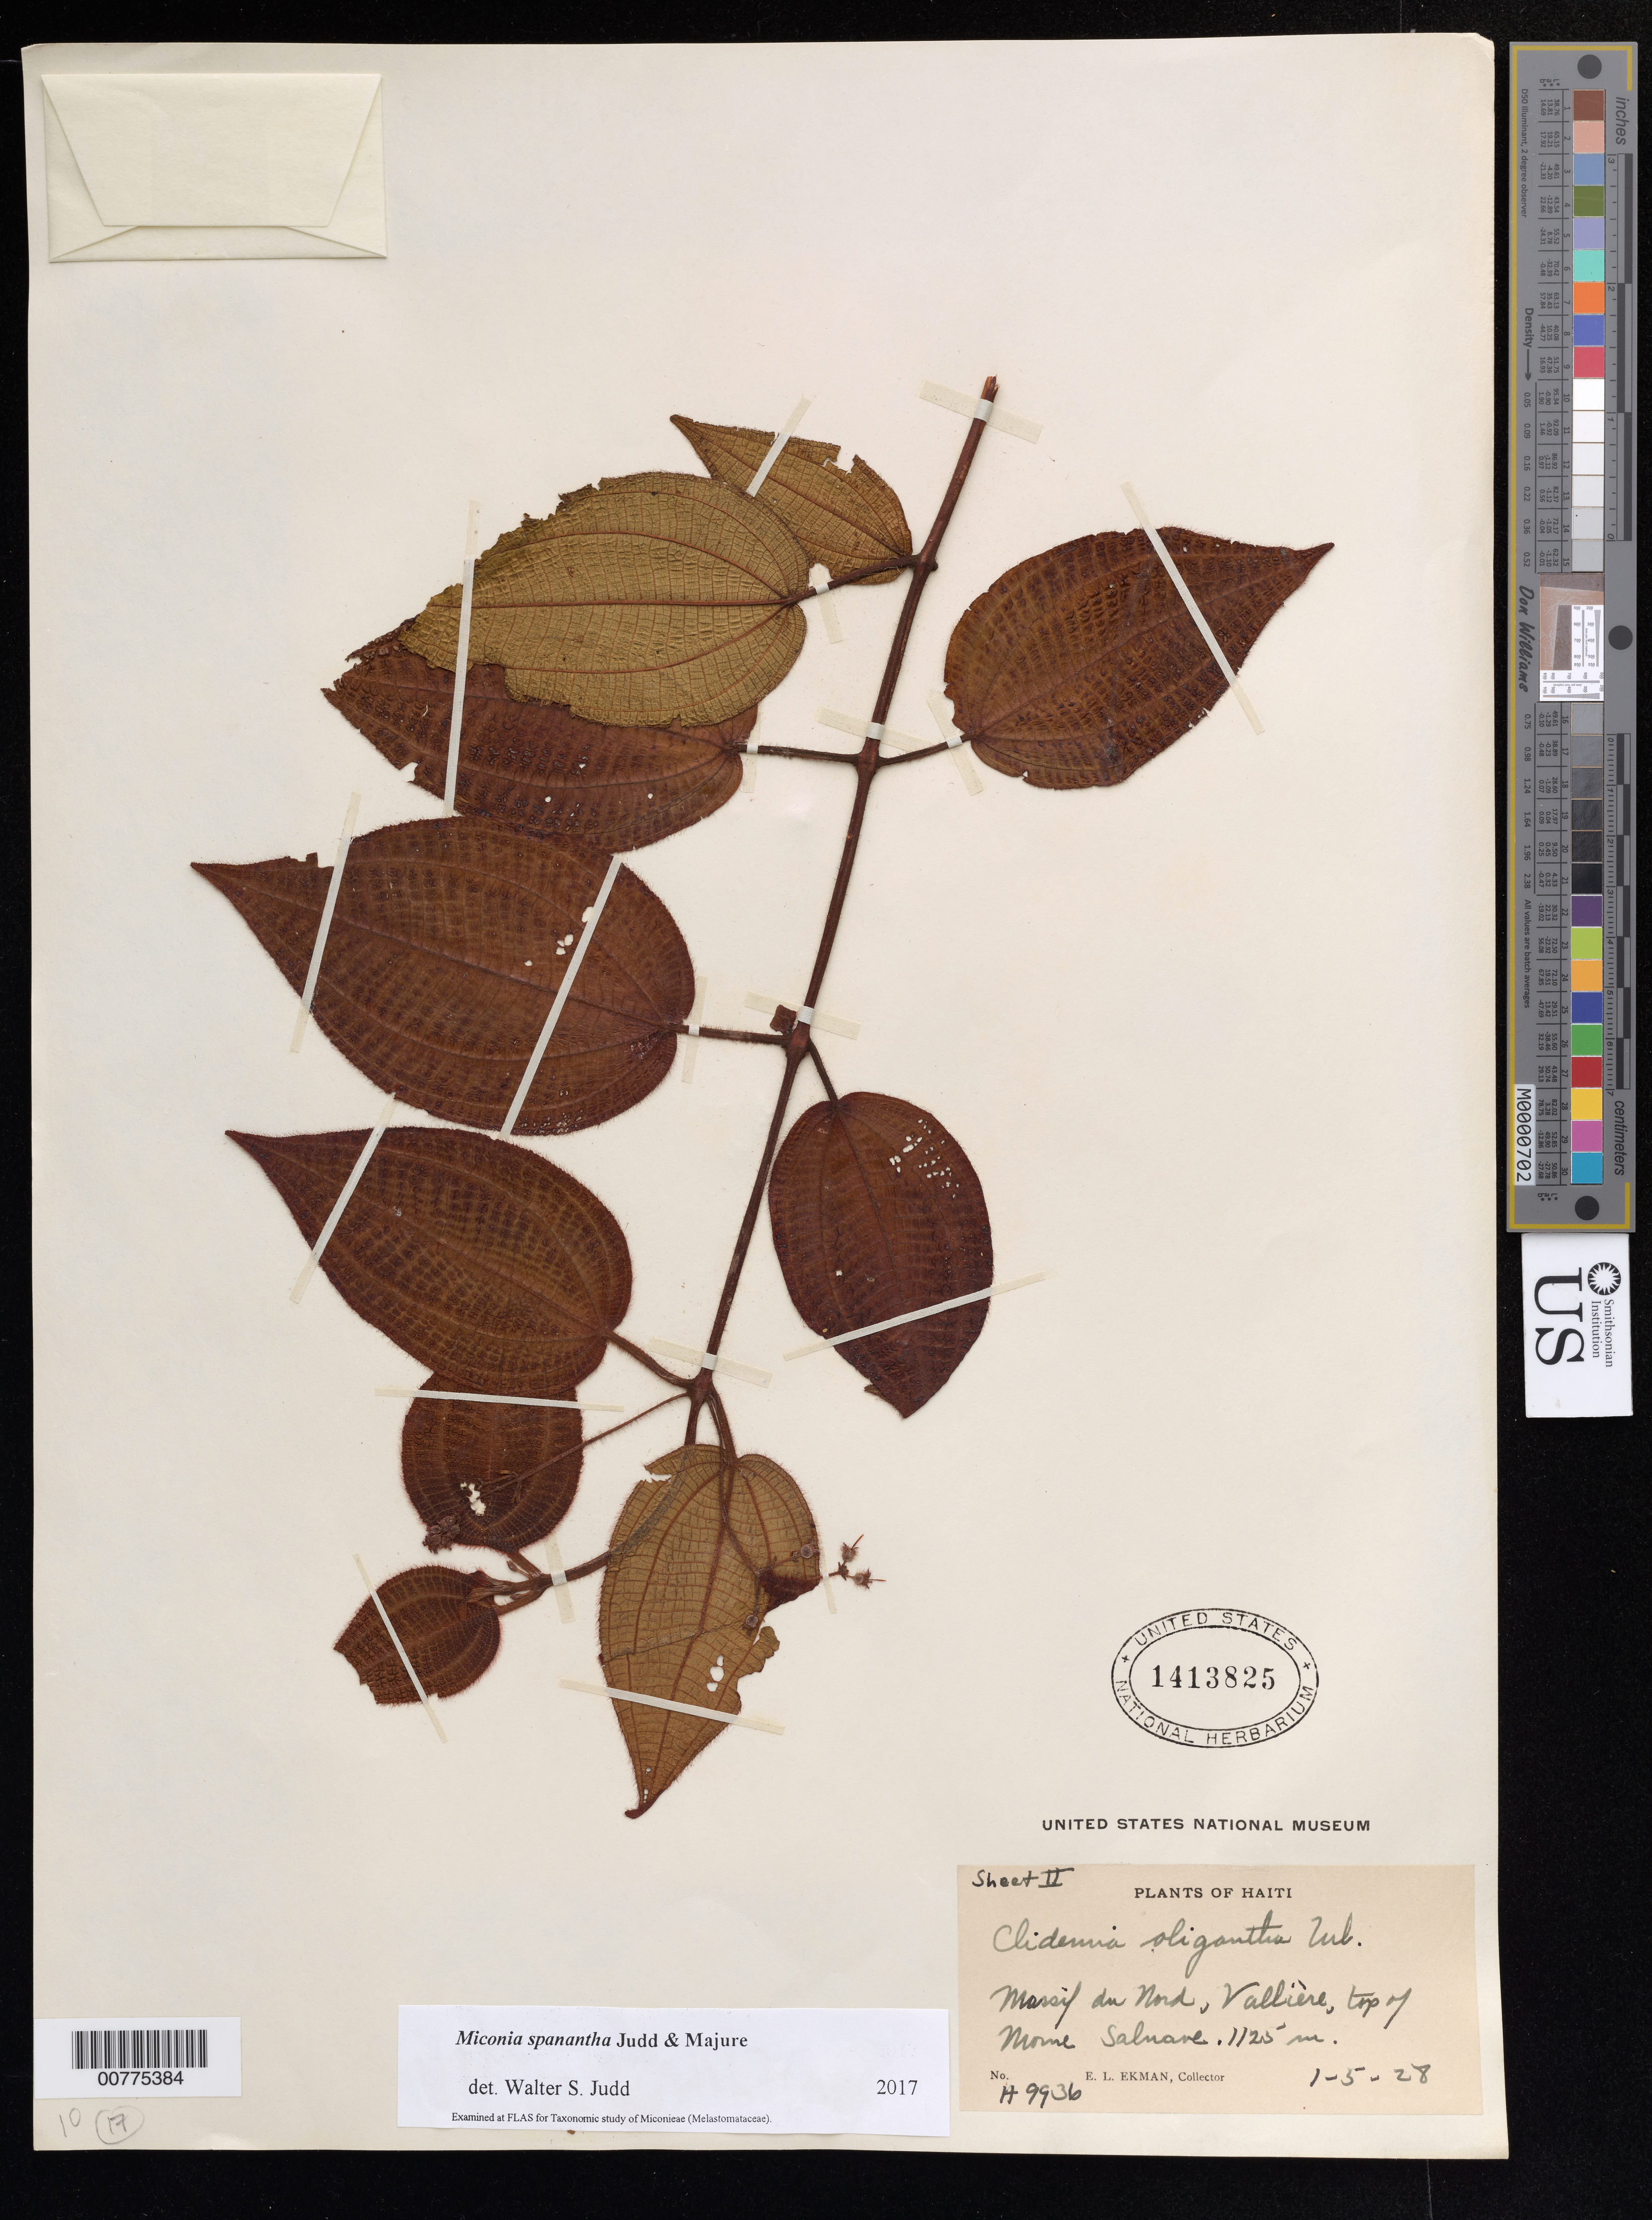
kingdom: Plantae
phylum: Tracheophyta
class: Magnoliopsida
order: Myrtales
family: Melastomataceae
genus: Miconia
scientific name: Miconia spanantha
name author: Judd & Majure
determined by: Judd, Walter S.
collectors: E. L. Ekman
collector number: H 9936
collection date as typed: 01 May 1928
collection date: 1928-05-01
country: Haiti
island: Hispaniola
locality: Massif du Nord, Vallière, top of Morne Salnave.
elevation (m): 1125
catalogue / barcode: US 1413825